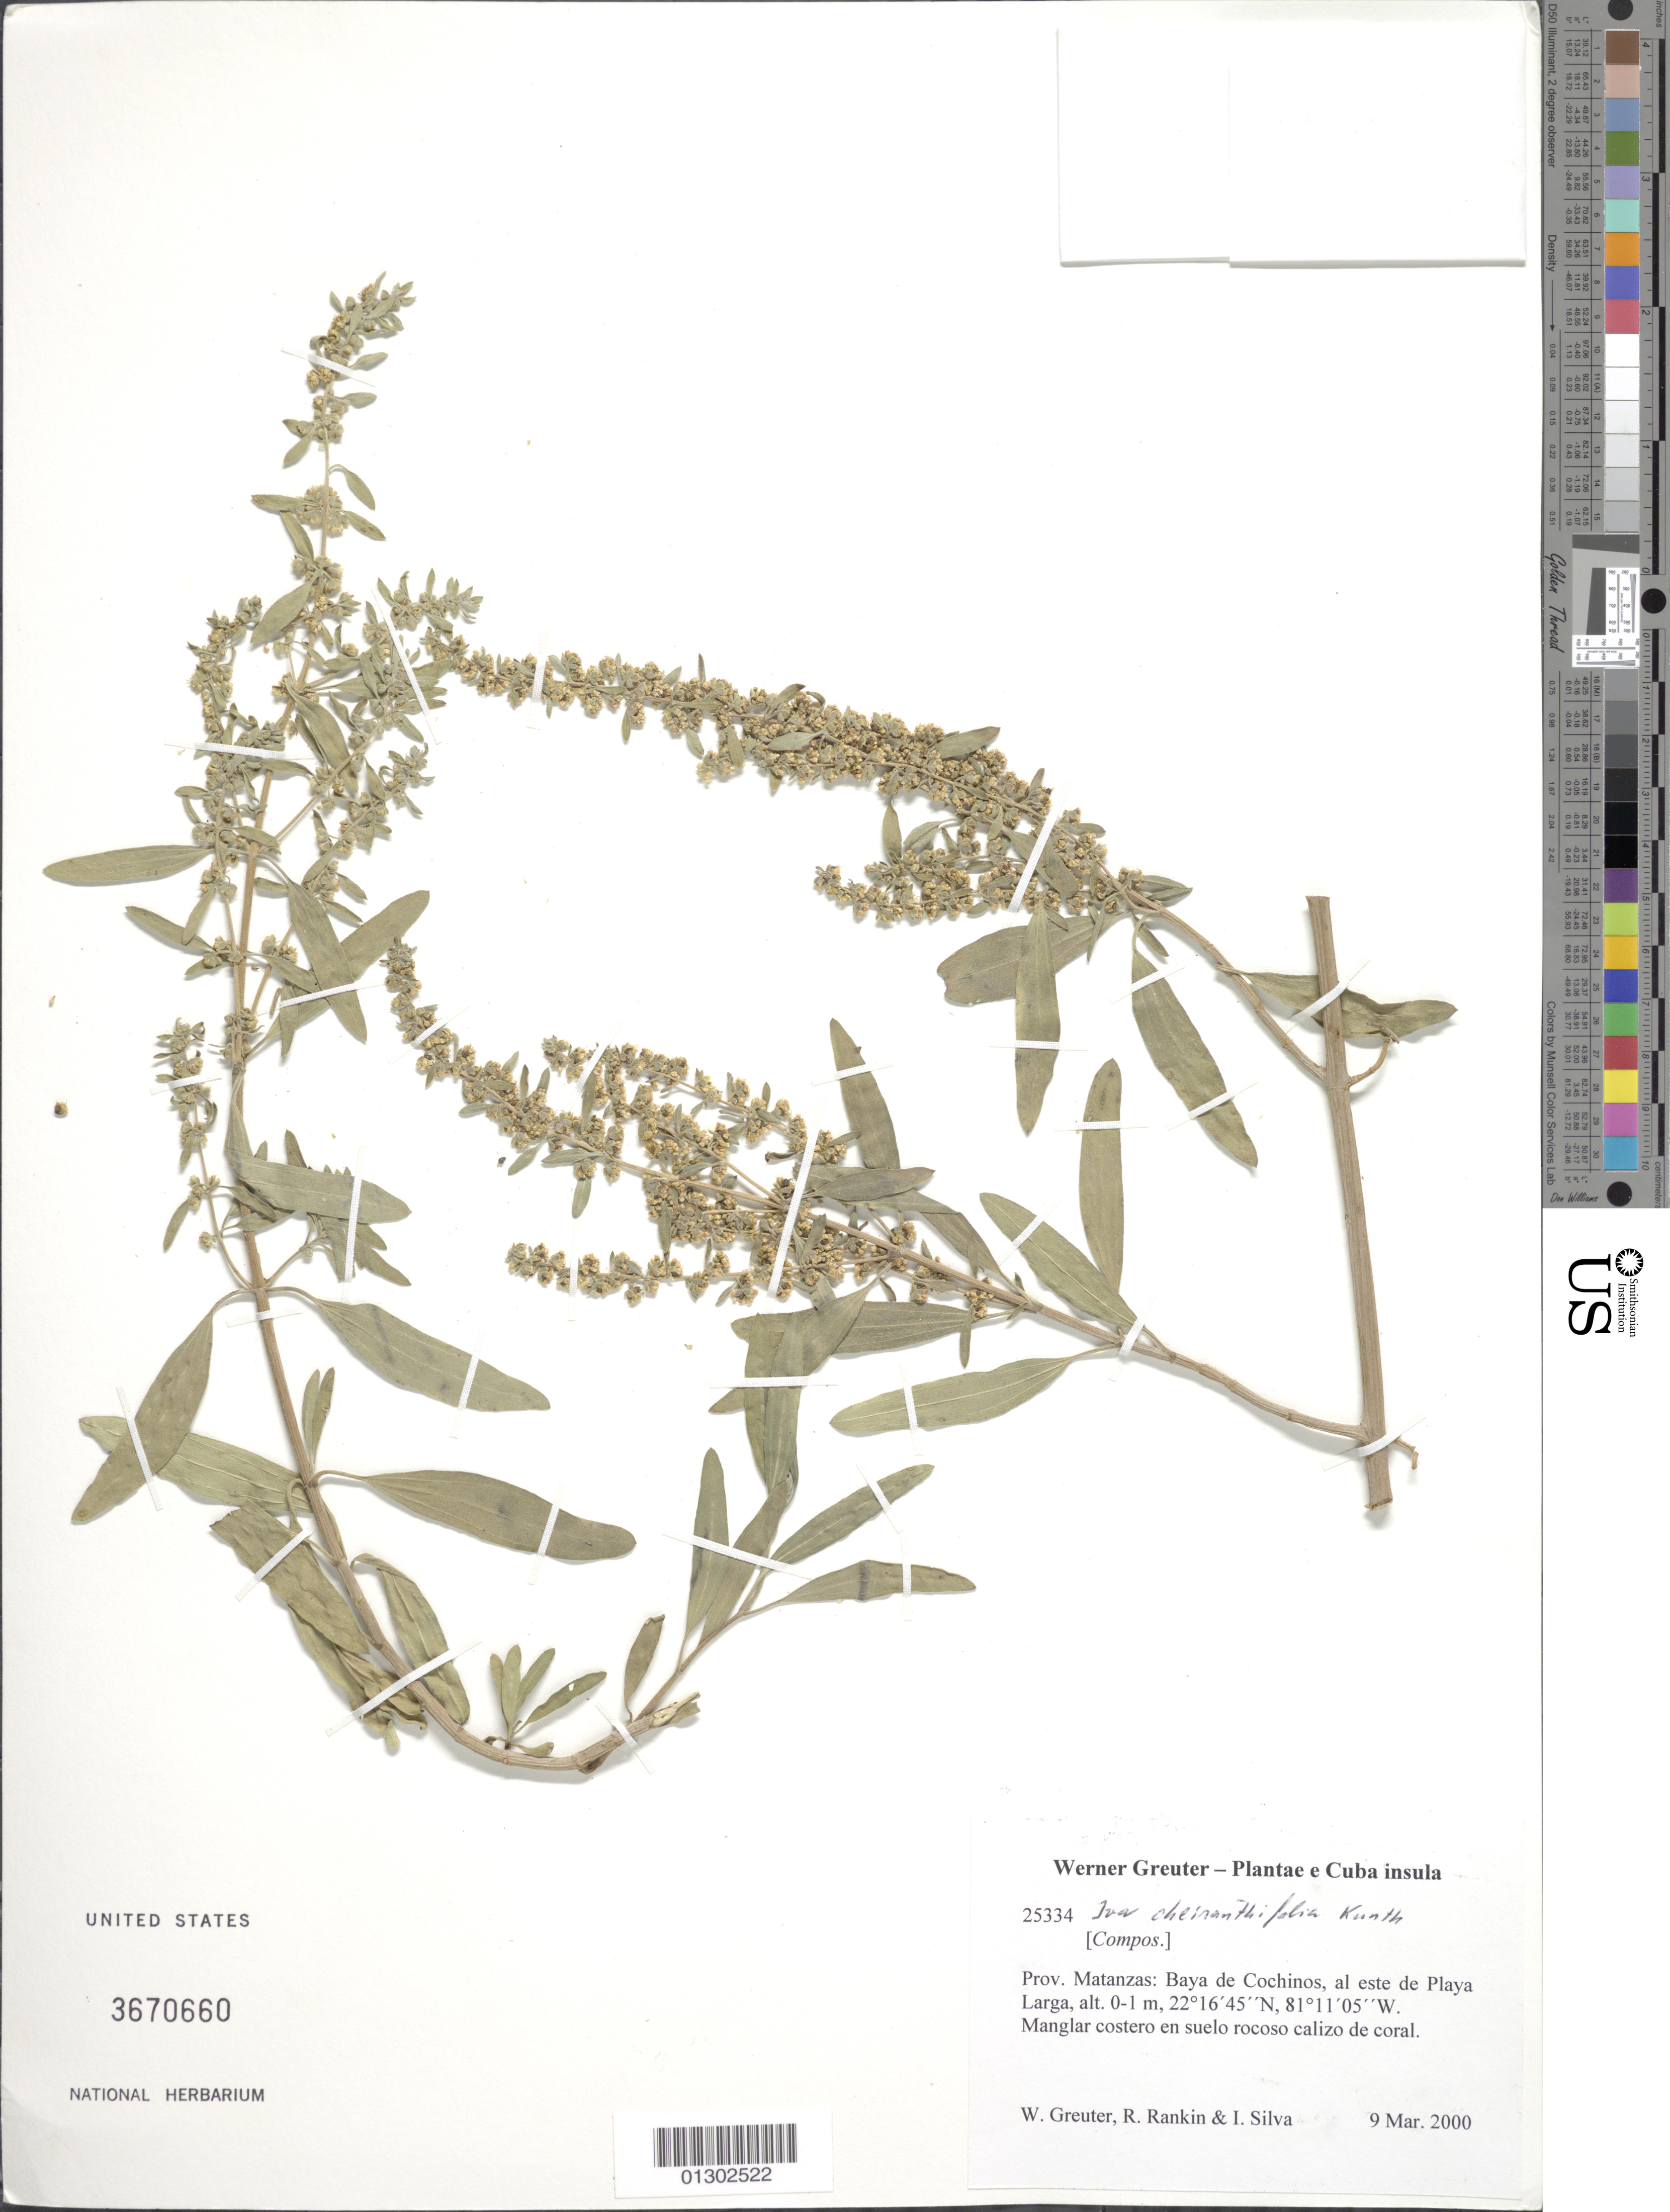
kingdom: Plantae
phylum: Tracheophyta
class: Magnoliopsida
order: Asterales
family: Asteraceae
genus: Iva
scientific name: Iva cheiranthifolia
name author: Kunth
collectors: W. R. Greuter, R. Rankin Rodriguez & I. Silva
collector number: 25334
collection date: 2000-03-09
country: Cuba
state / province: Matanzas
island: Cuba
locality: Baya de Cochinos, al este de Playa Larga.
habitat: Manglar costero en suelo rocoso calizo de coral.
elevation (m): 0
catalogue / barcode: US 3670660